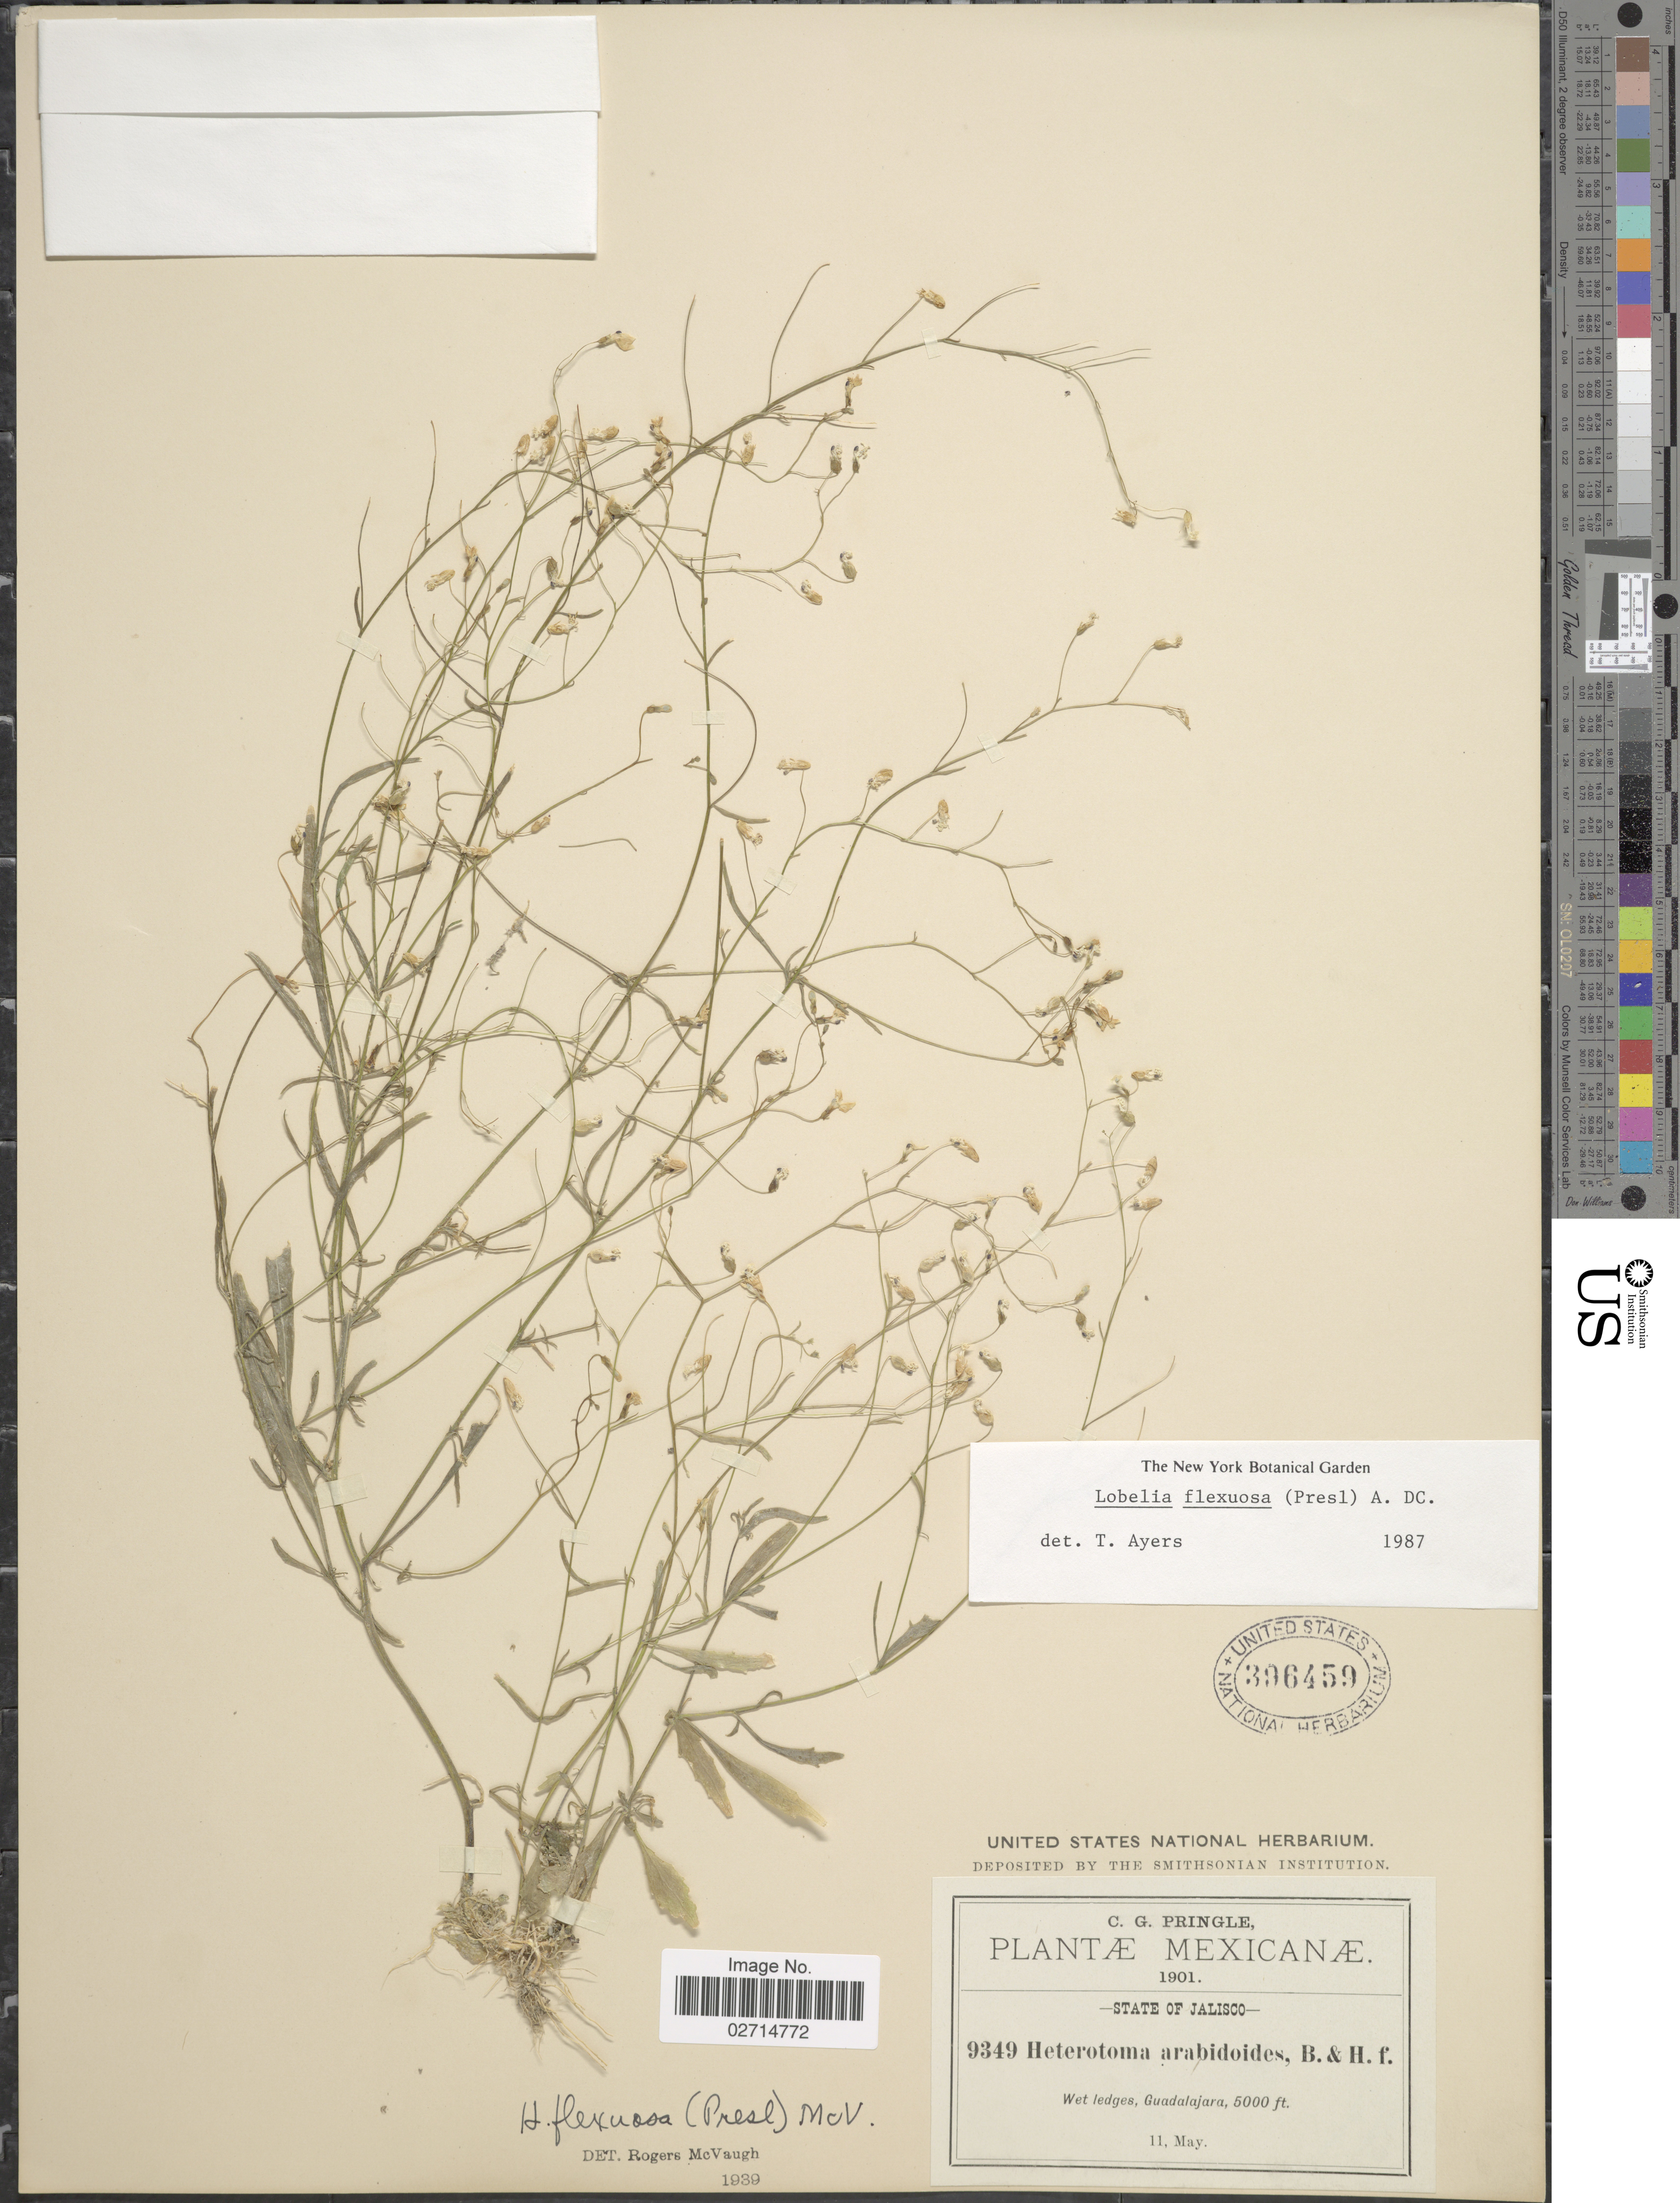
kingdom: Plantae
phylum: Tracheophyta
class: Magnoliopsida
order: Asterales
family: Campanulaceae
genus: Lobelia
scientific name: Lobelia flexuosa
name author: (C. Presl) A. DC.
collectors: C. G. Pringle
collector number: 9349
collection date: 1901-05-11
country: Mexico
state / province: Jalisco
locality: Wet ledges, Guadalajara.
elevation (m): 1524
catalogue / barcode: US 396459